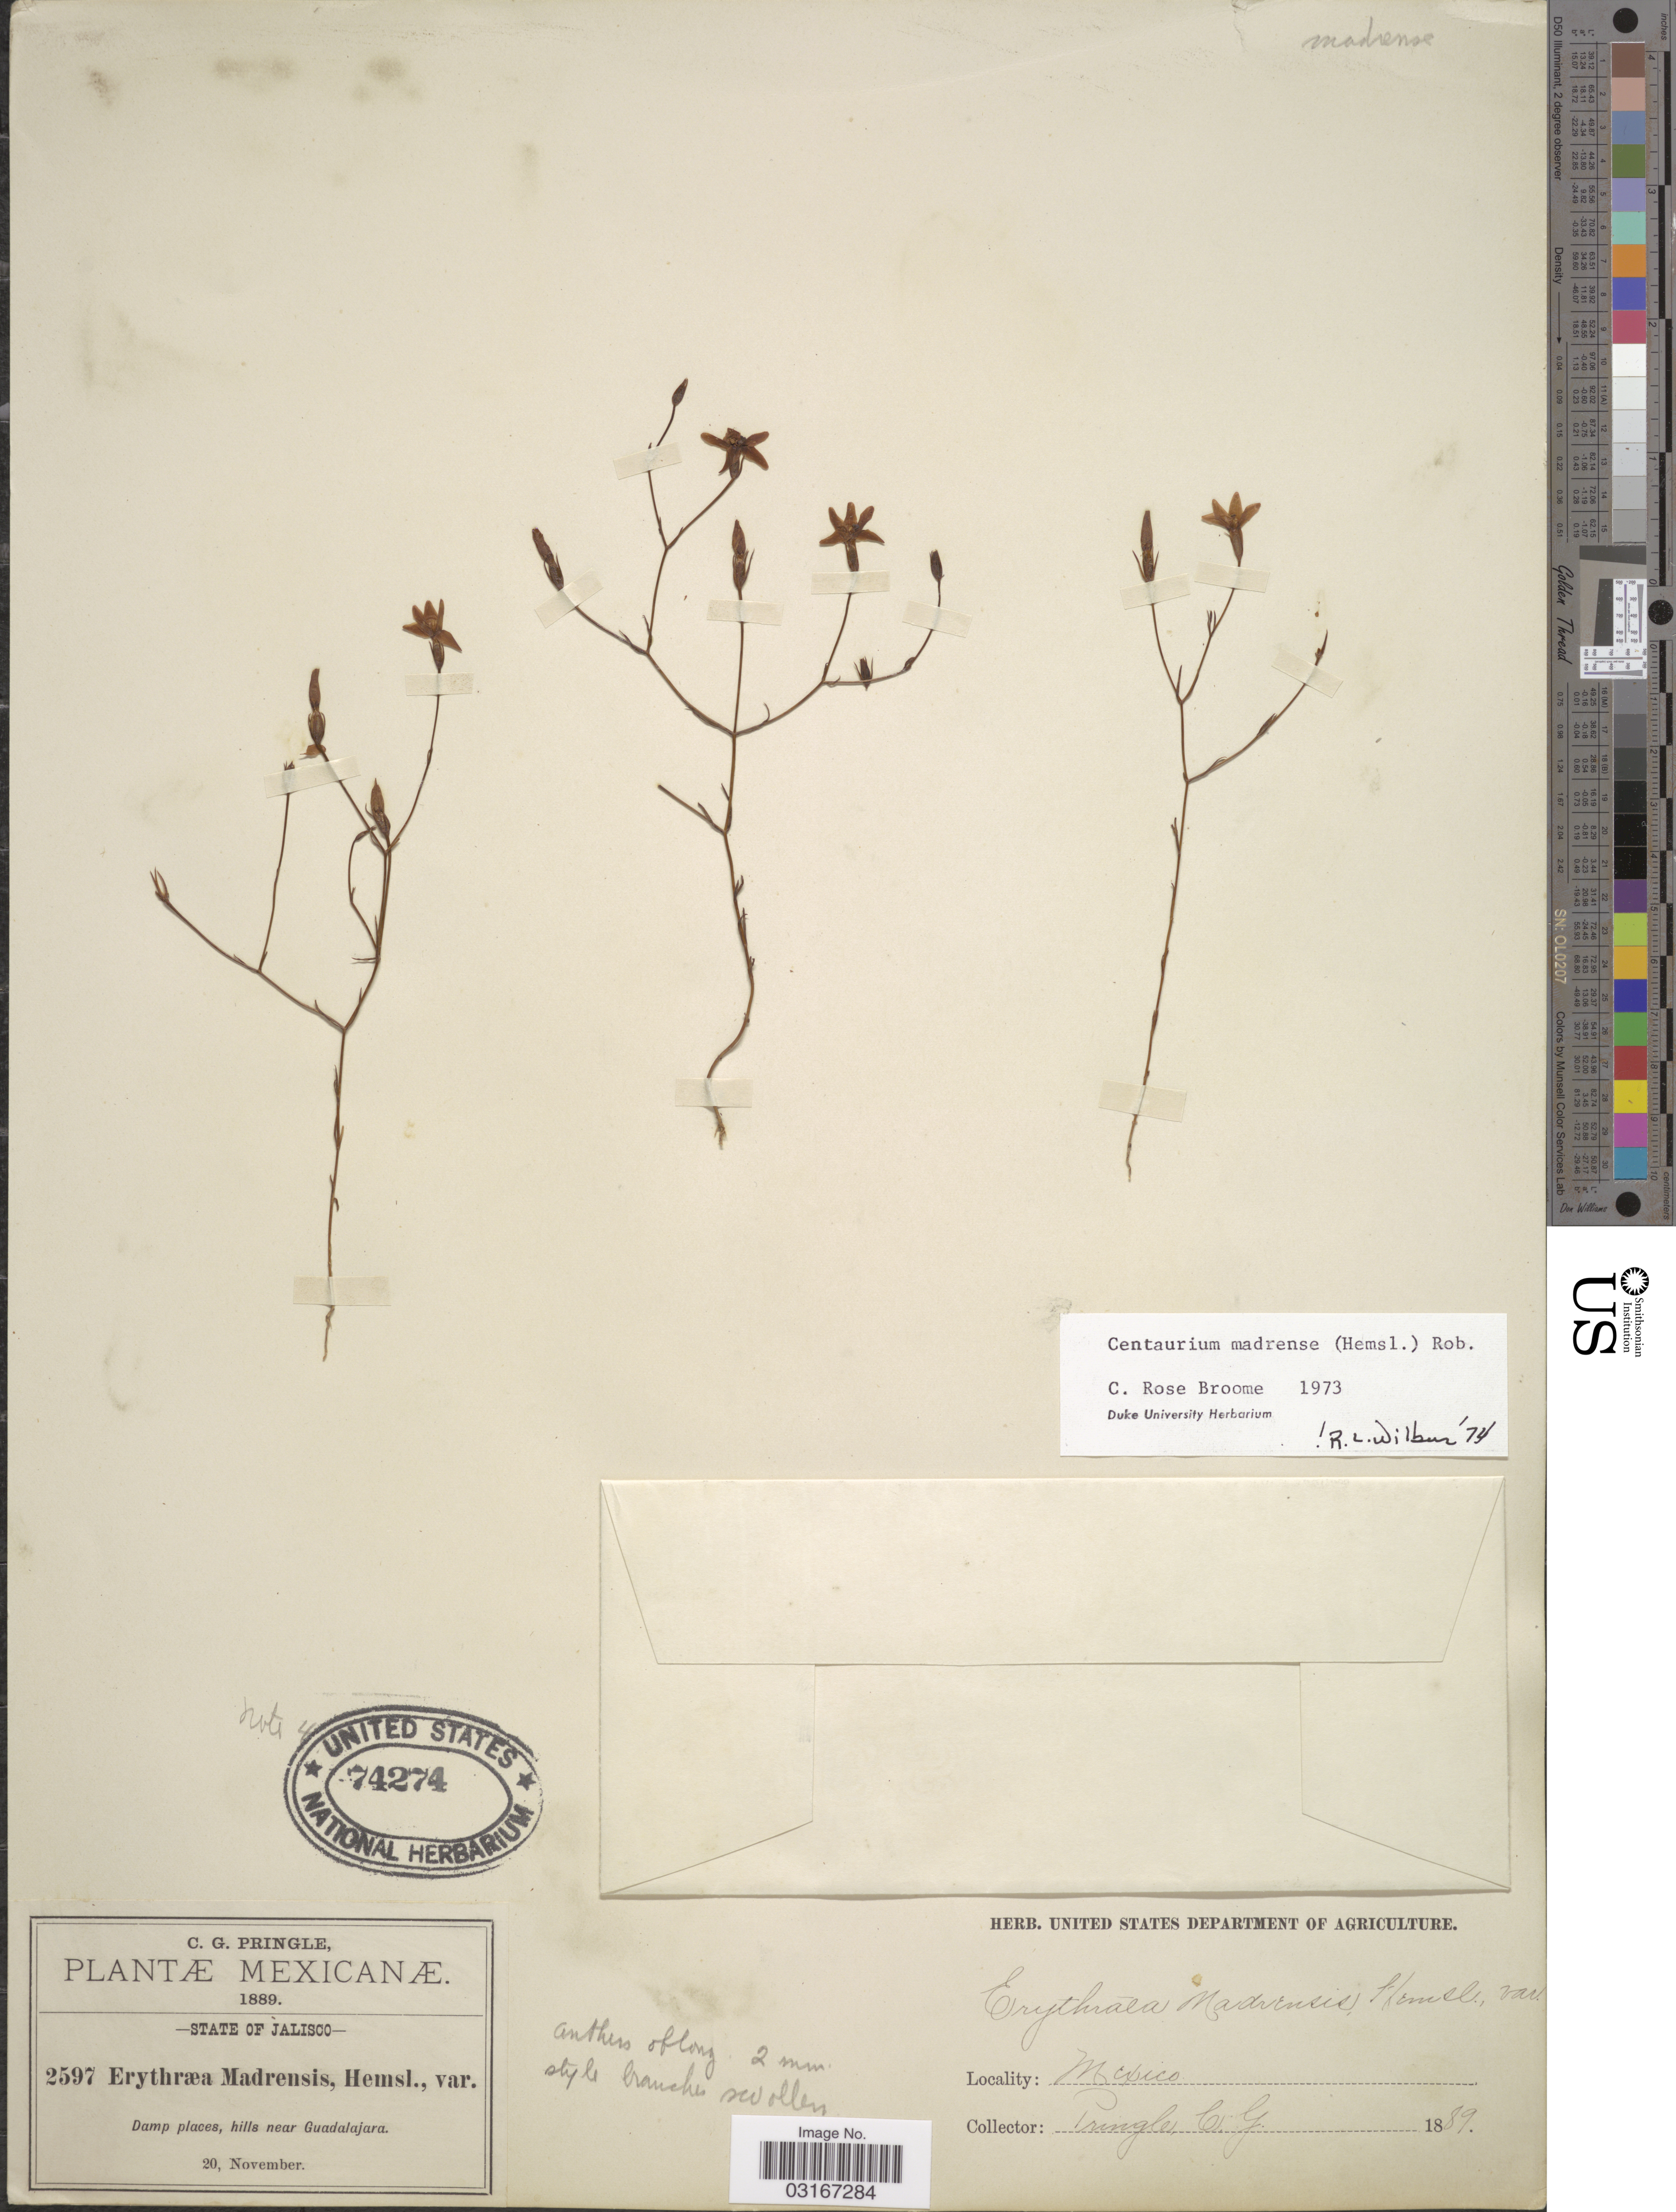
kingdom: Plantae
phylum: Tracheophyta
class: Magnoliopsida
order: Gentianales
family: Gentianaceae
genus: Centaurium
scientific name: Centaurium madrense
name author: (Hemsl.) B.L. Rob.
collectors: C. G. Pringle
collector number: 2597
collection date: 1889-11-20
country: Mexico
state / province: Jalisco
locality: Damp places, hills near Guadalajara.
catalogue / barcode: US 74274